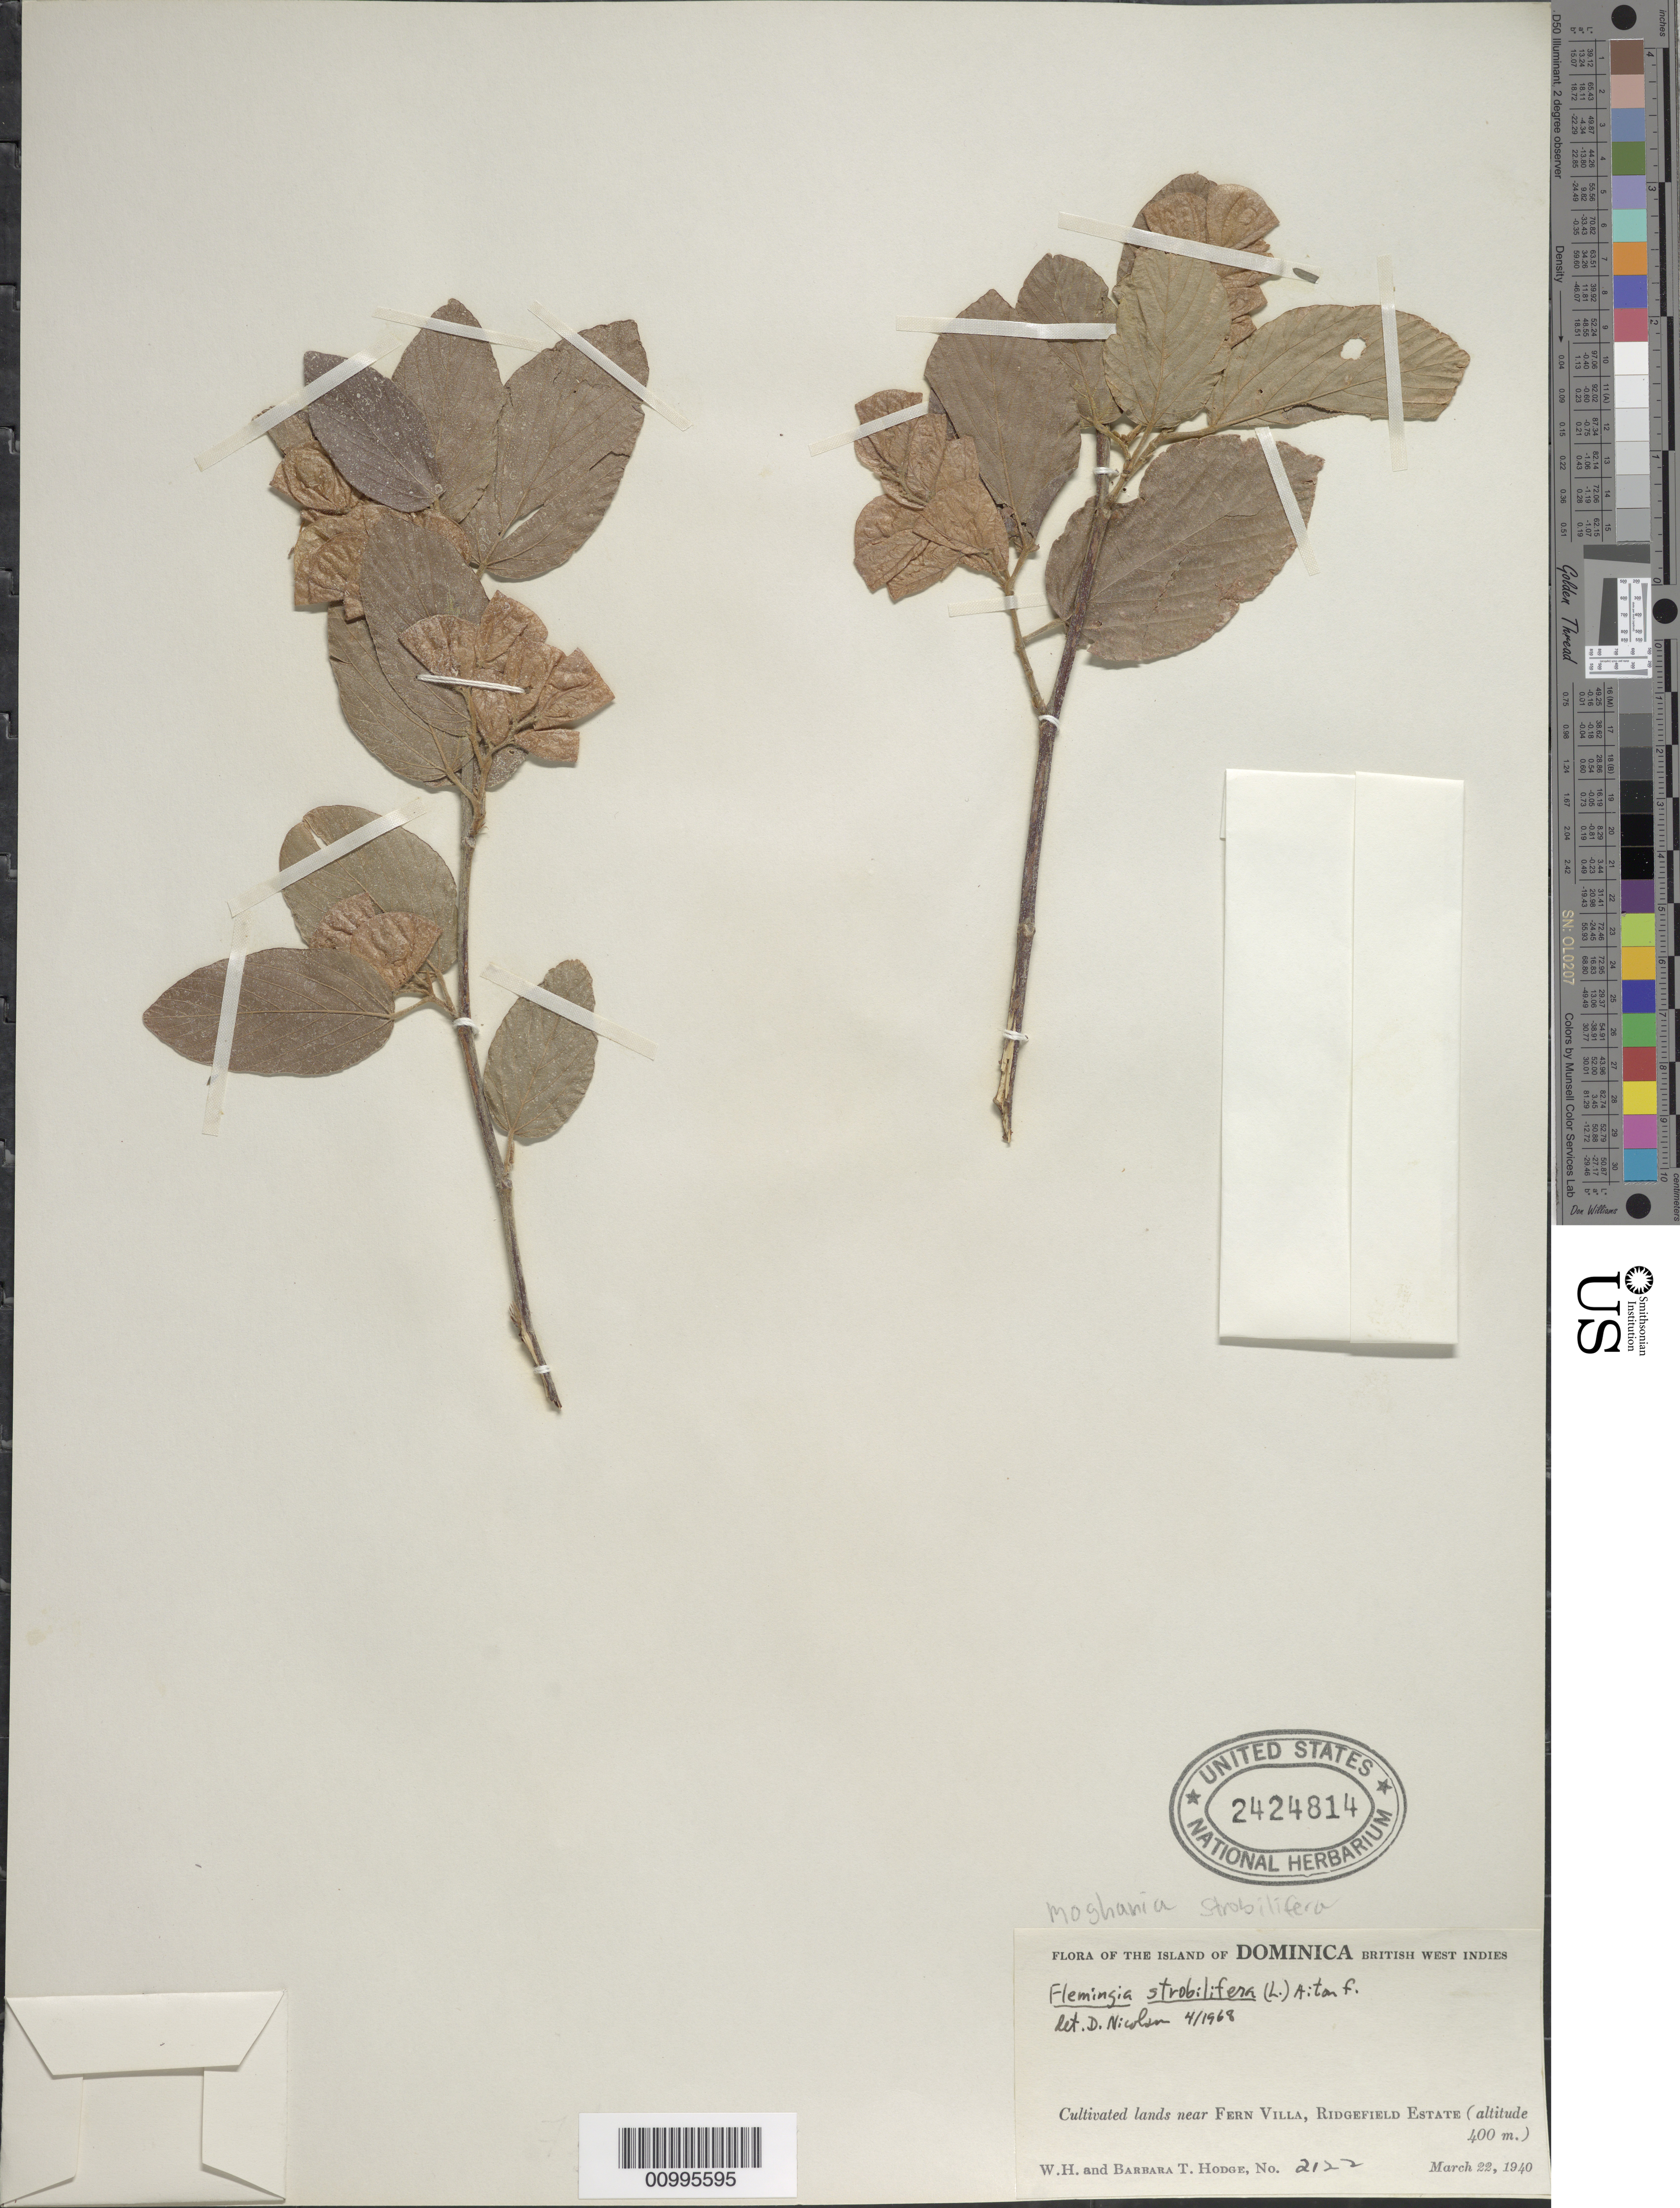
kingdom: Plantae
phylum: Tracheophyta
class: Magnoliopsida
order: Fabales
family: Fabaceae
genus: Flemingia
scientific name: Flemingia strobilifera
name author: (L.) W.T. Aiton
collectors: W. Hodge & B. Hodge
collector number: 2122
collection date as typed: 22 Mar 1940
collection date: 1940-03-22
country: Dominica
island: Dominica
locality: Near Fern Villa, Ridgefield Estate.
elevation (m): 400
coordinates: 0 N, 0 E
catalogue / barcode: US 2424814